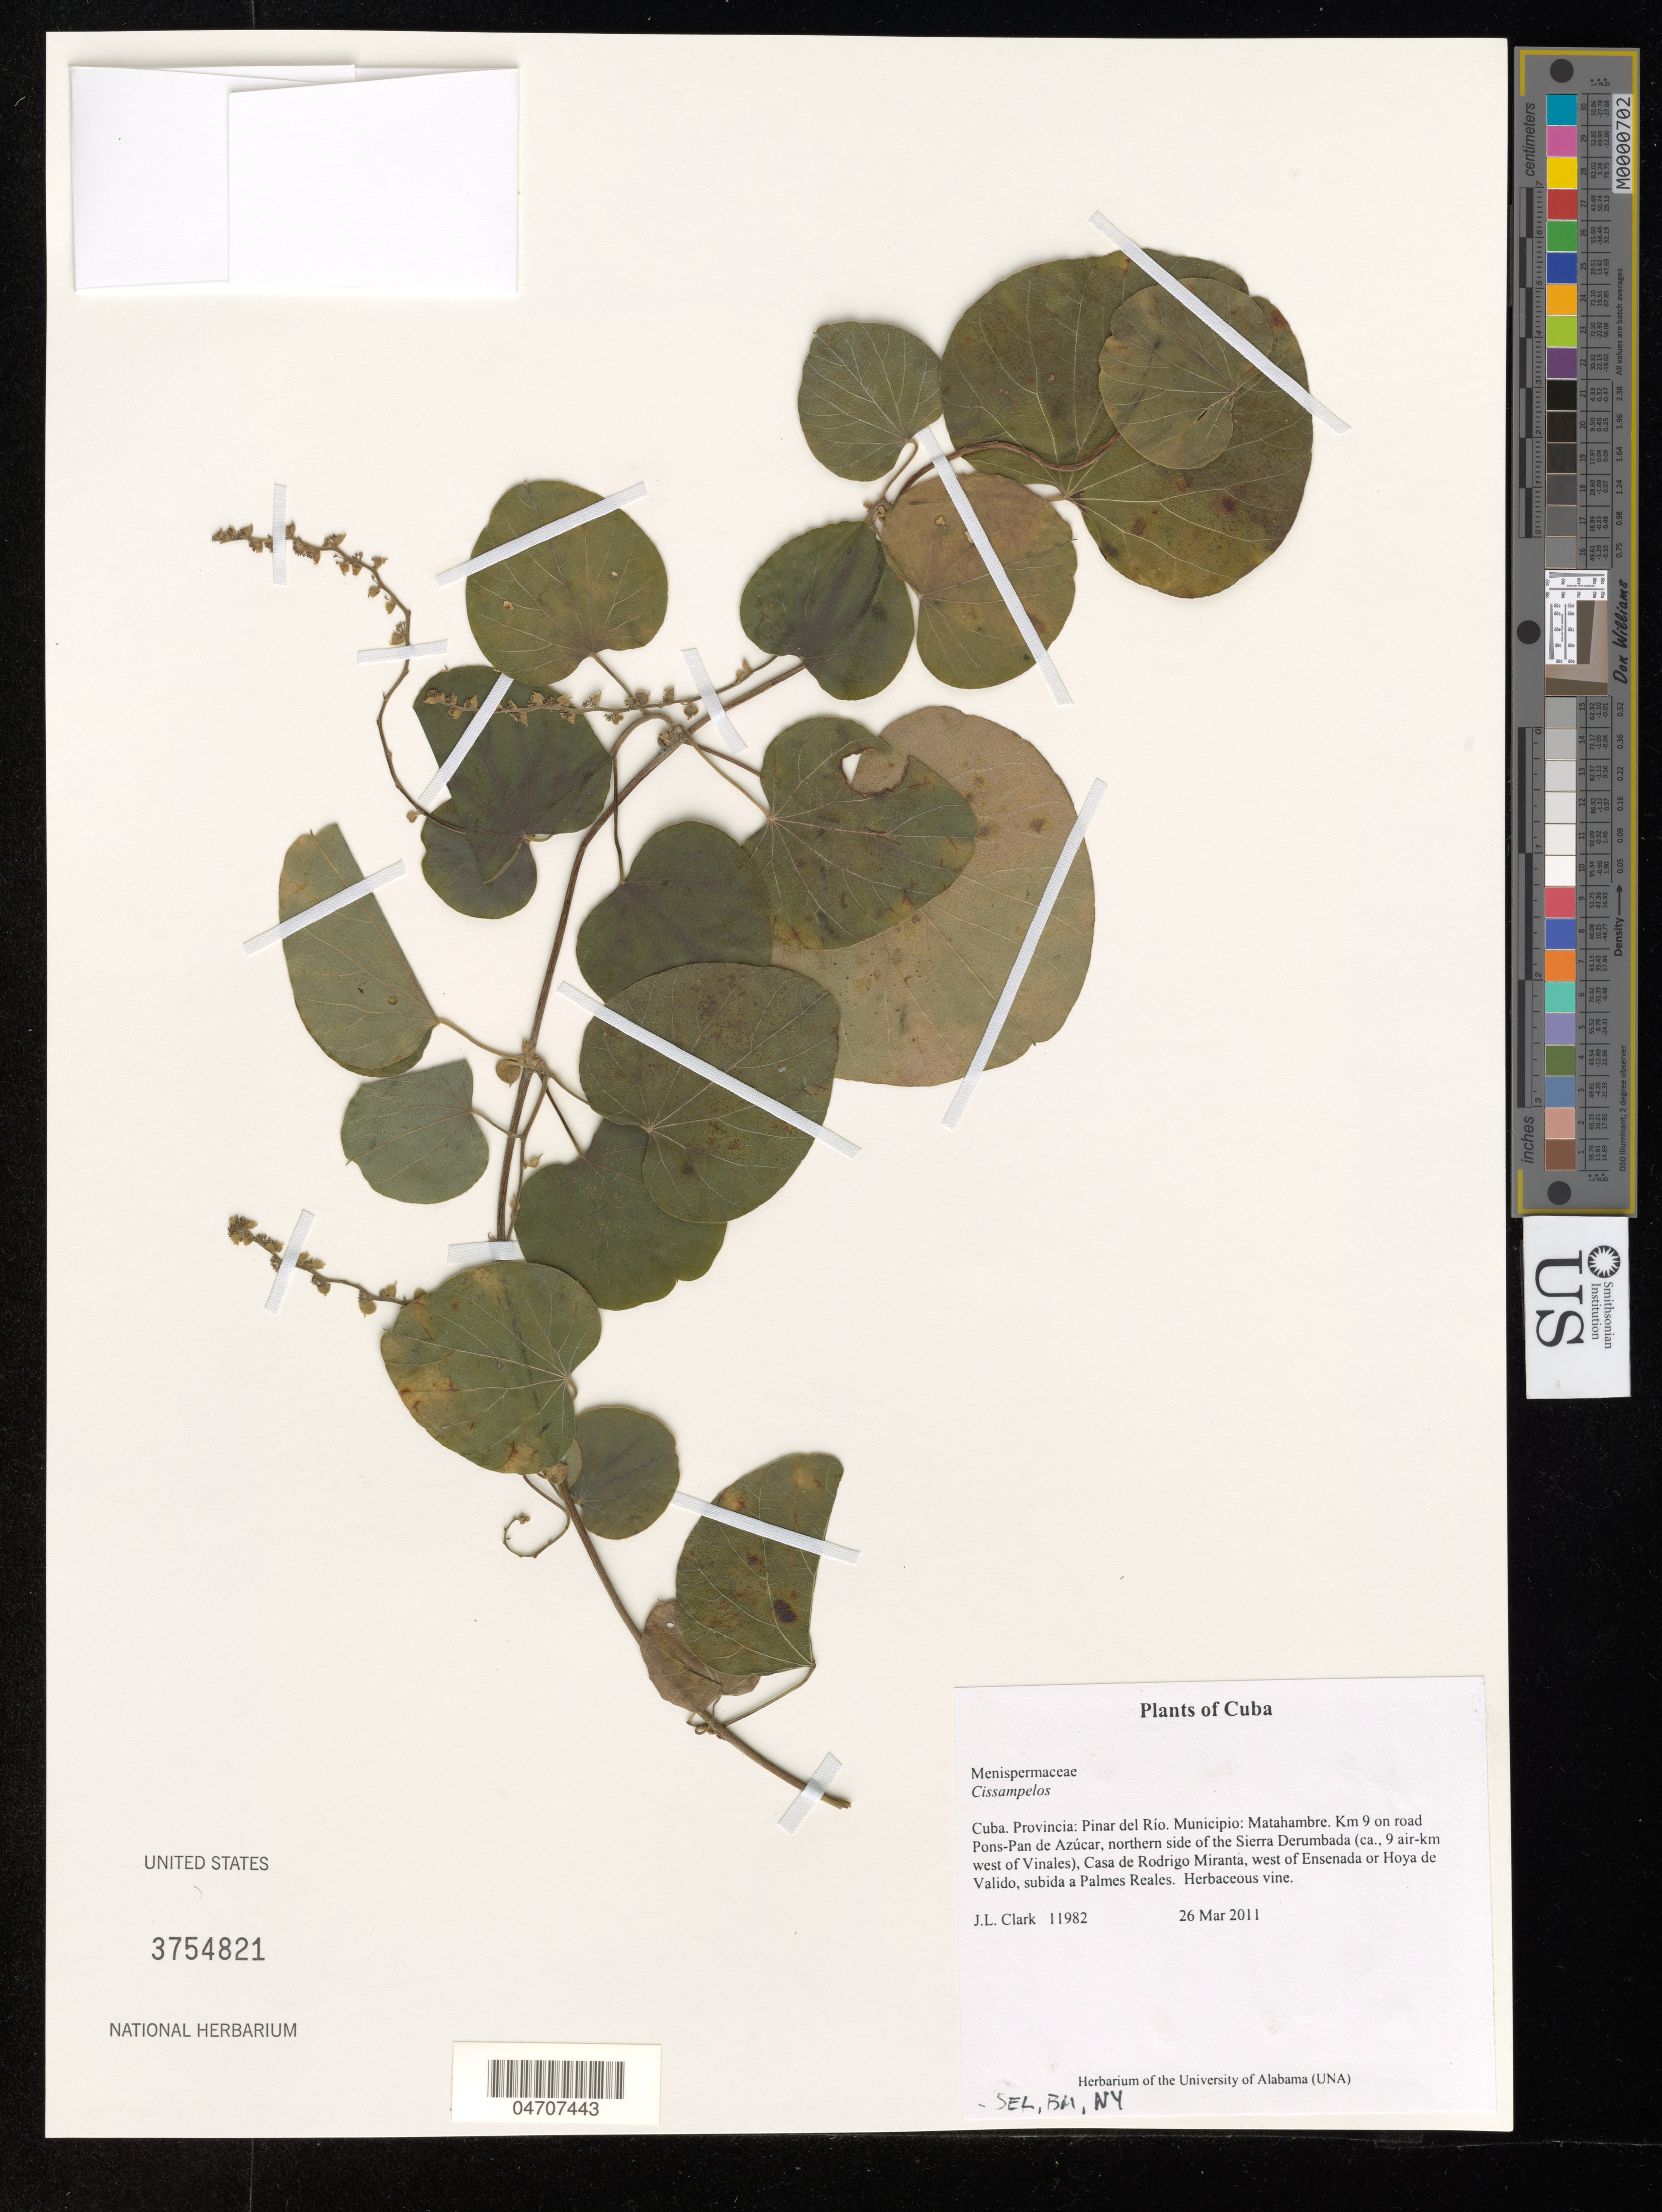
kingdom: Plantae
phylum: Tracheophyta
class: Magnoliopsida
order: Ranunculales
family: Menispermaceae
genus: Cissampelos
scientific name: Cissampelos sp.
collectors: J. L. Clark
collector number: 11982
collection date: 2011-03-26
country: Cuba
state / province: Pinar del Río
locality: Municipio: Matahambre. Km 9 on road Pons-Pan de Azúcar, northern side of the Sierra Derumbada (ca., 9 air-km west of Vinales), Casa de Rodrigo Miranta, west of Ensenada or Hoya de Valido, subida a Palmes Reales.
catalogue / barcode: US 3754821